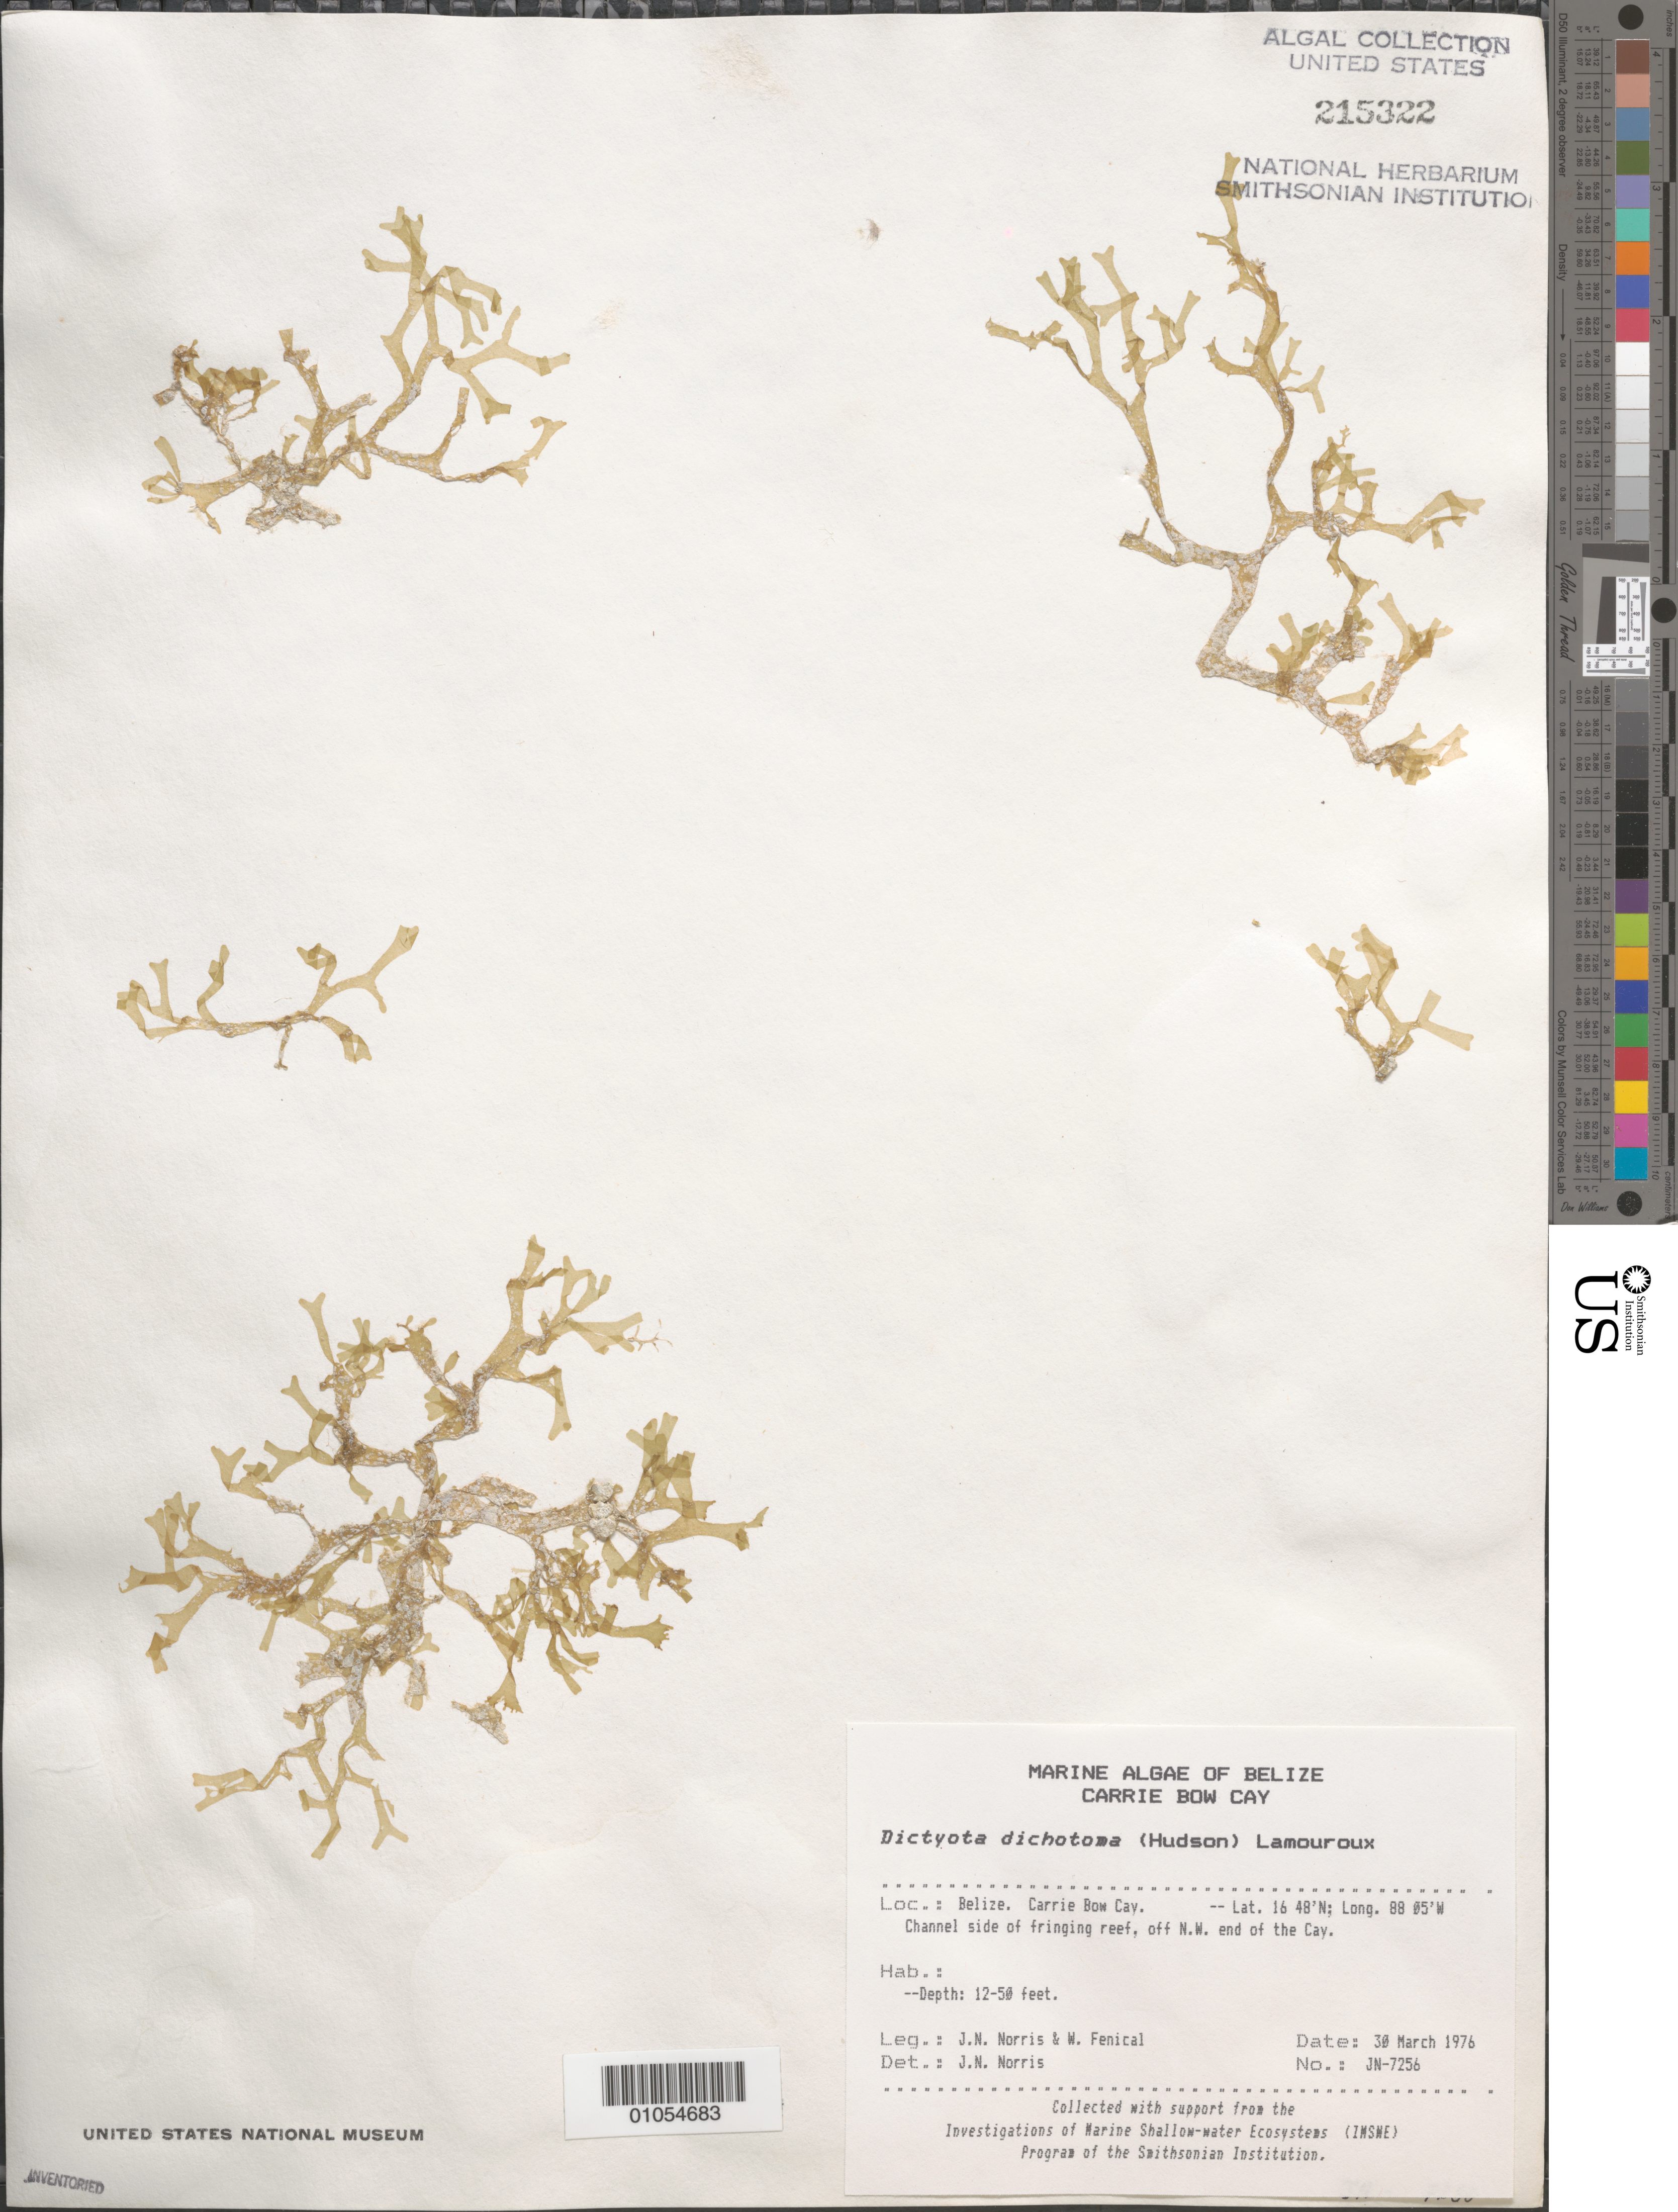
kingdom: Chromista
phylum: Ochrophyta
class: Phaeophyceae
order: Dictyotales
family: Dictyotaceae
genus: Dictyota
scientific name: Dictyota dichotoma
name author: (Huds.) J.V.Lamouroux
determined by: Norris, James N.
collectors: J. N. Norris & W. Fenical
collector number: JN-7256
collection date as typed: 30 Mar 1976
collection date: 1976-03-30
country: Belize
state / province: Stann Creek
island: Carrie Bow Cay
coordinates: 16 48'N, 88 05'W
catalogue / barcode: US 215322